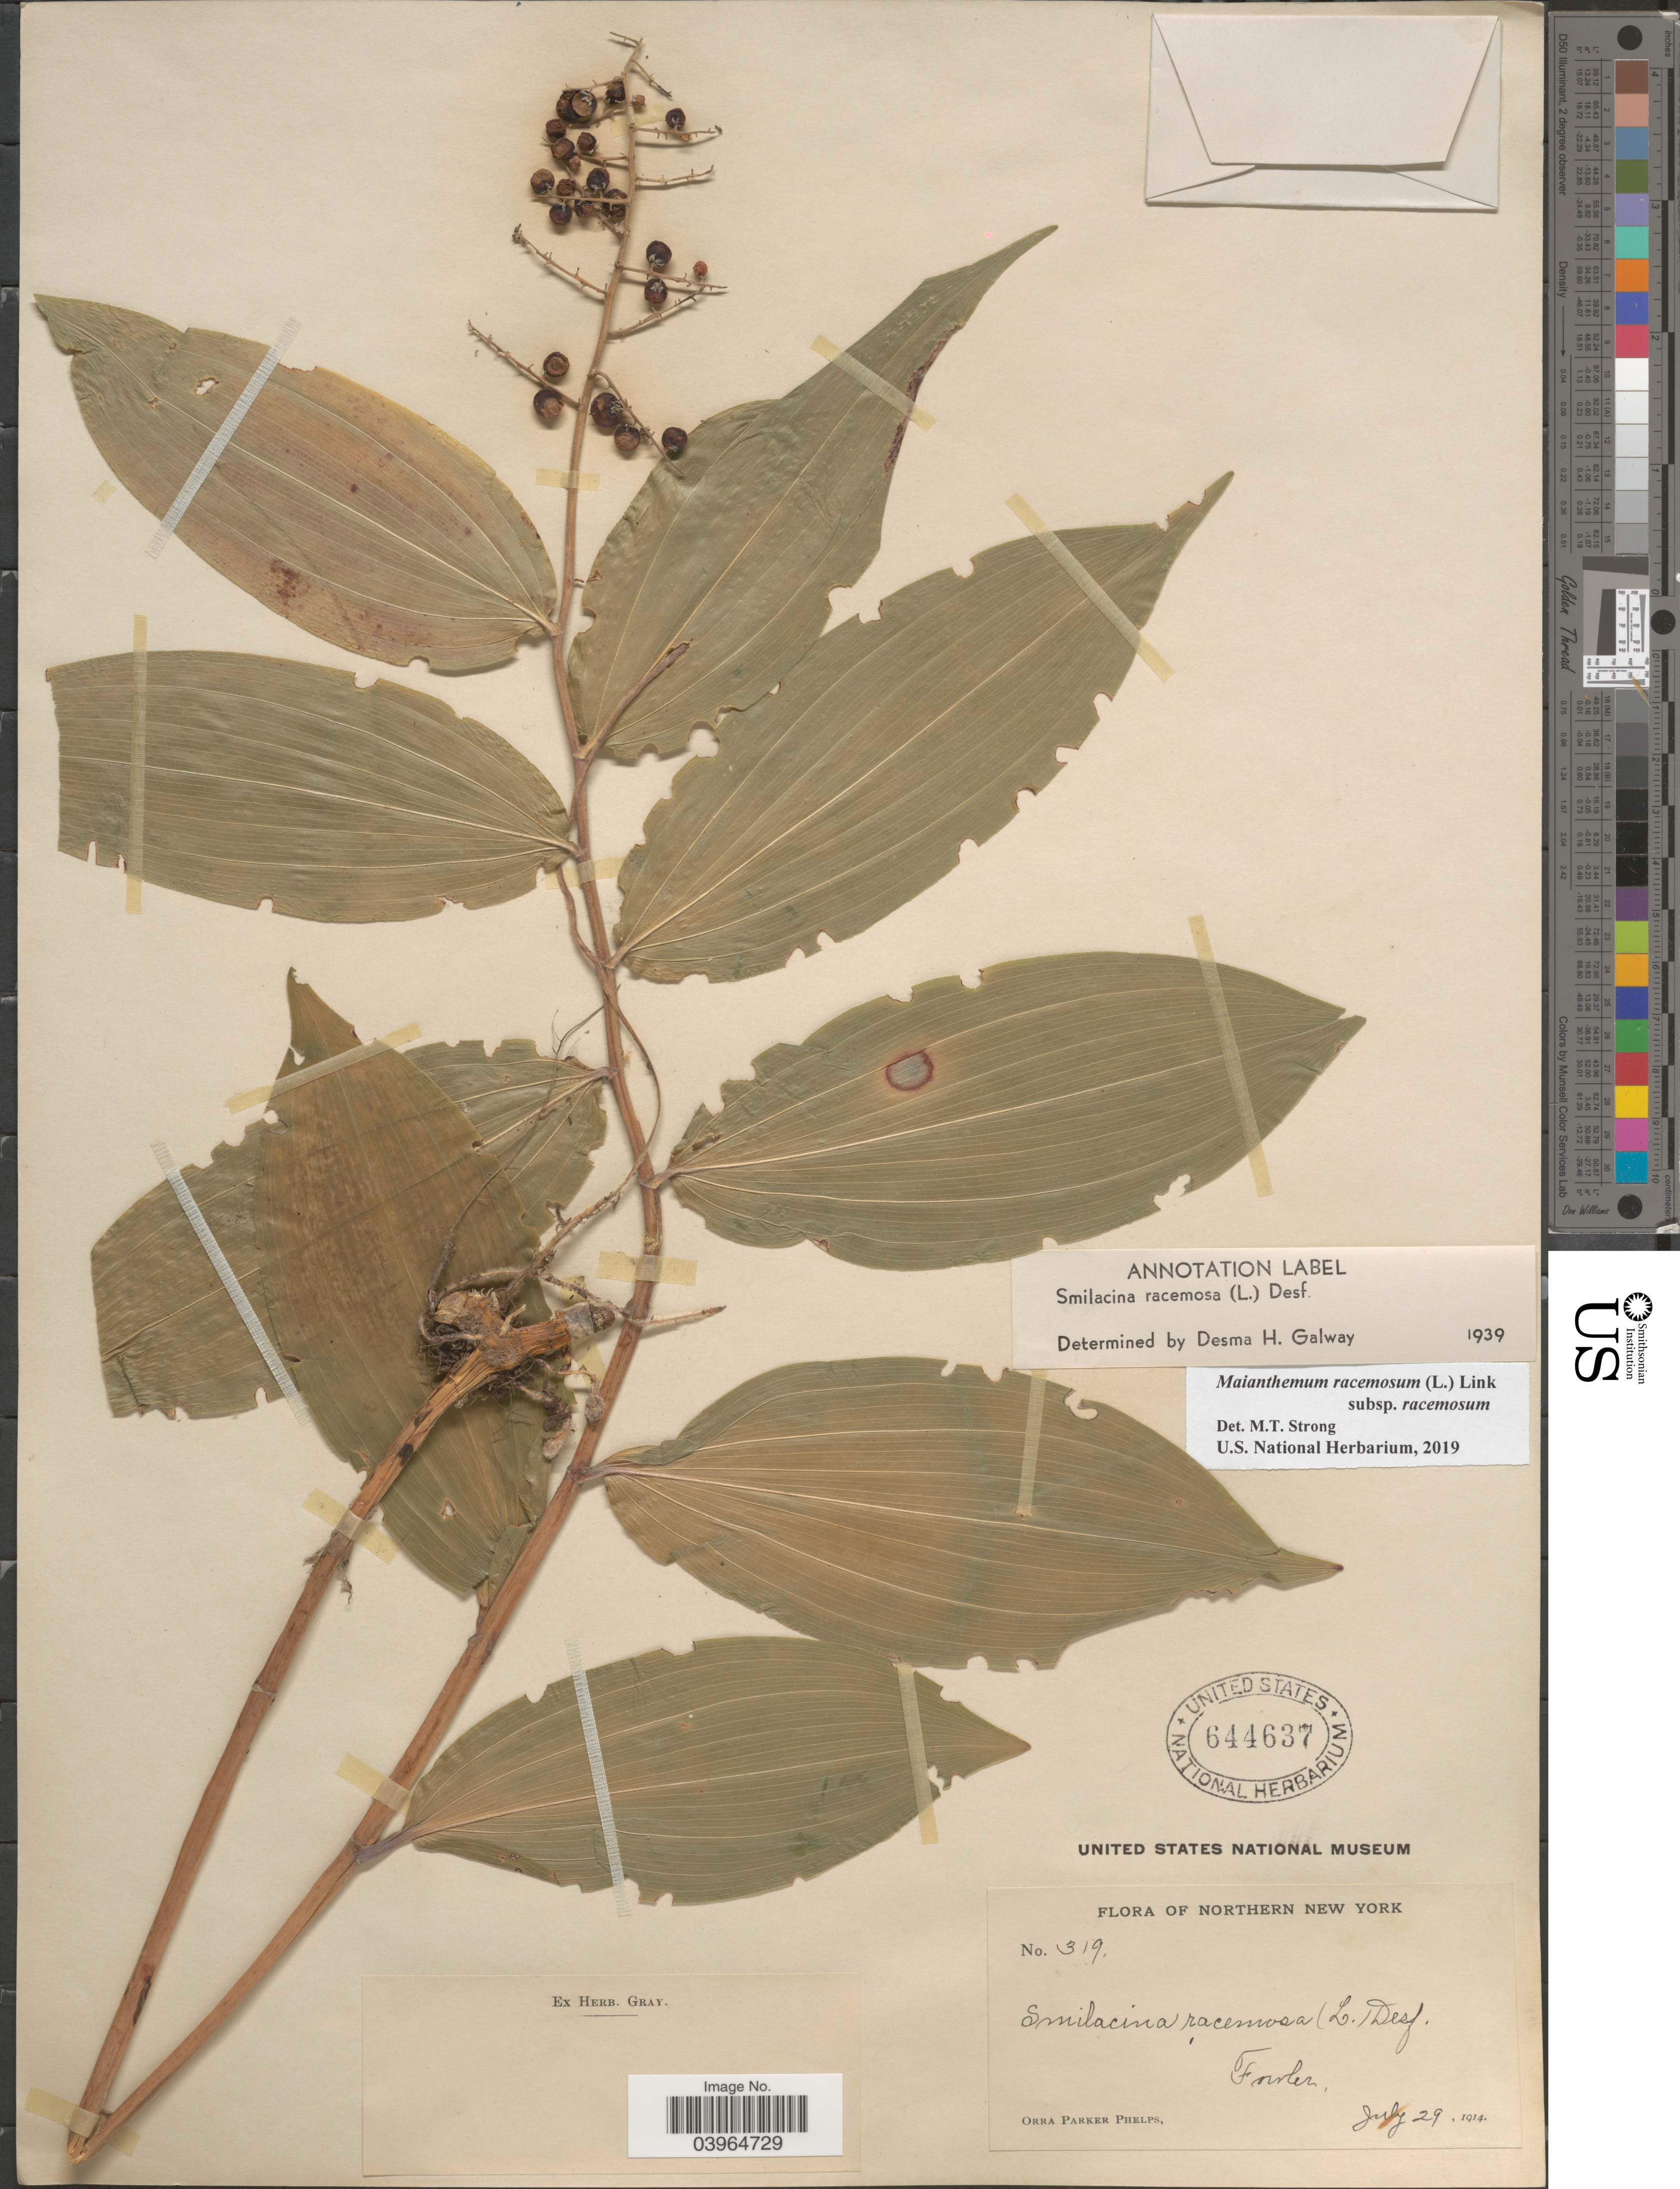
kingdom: Plantae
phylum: Tracheophyta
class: Liliopsida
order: Asparagales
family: Asparagaceae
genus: Maianthemum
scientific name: Maianthemum racemosum subsp. racemosum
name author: (L.) Link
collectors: O. P. Phelps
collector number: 319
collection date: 1914-07-29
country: United States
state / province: New York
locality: Northern New York. Fowler.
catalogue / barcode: US 644637